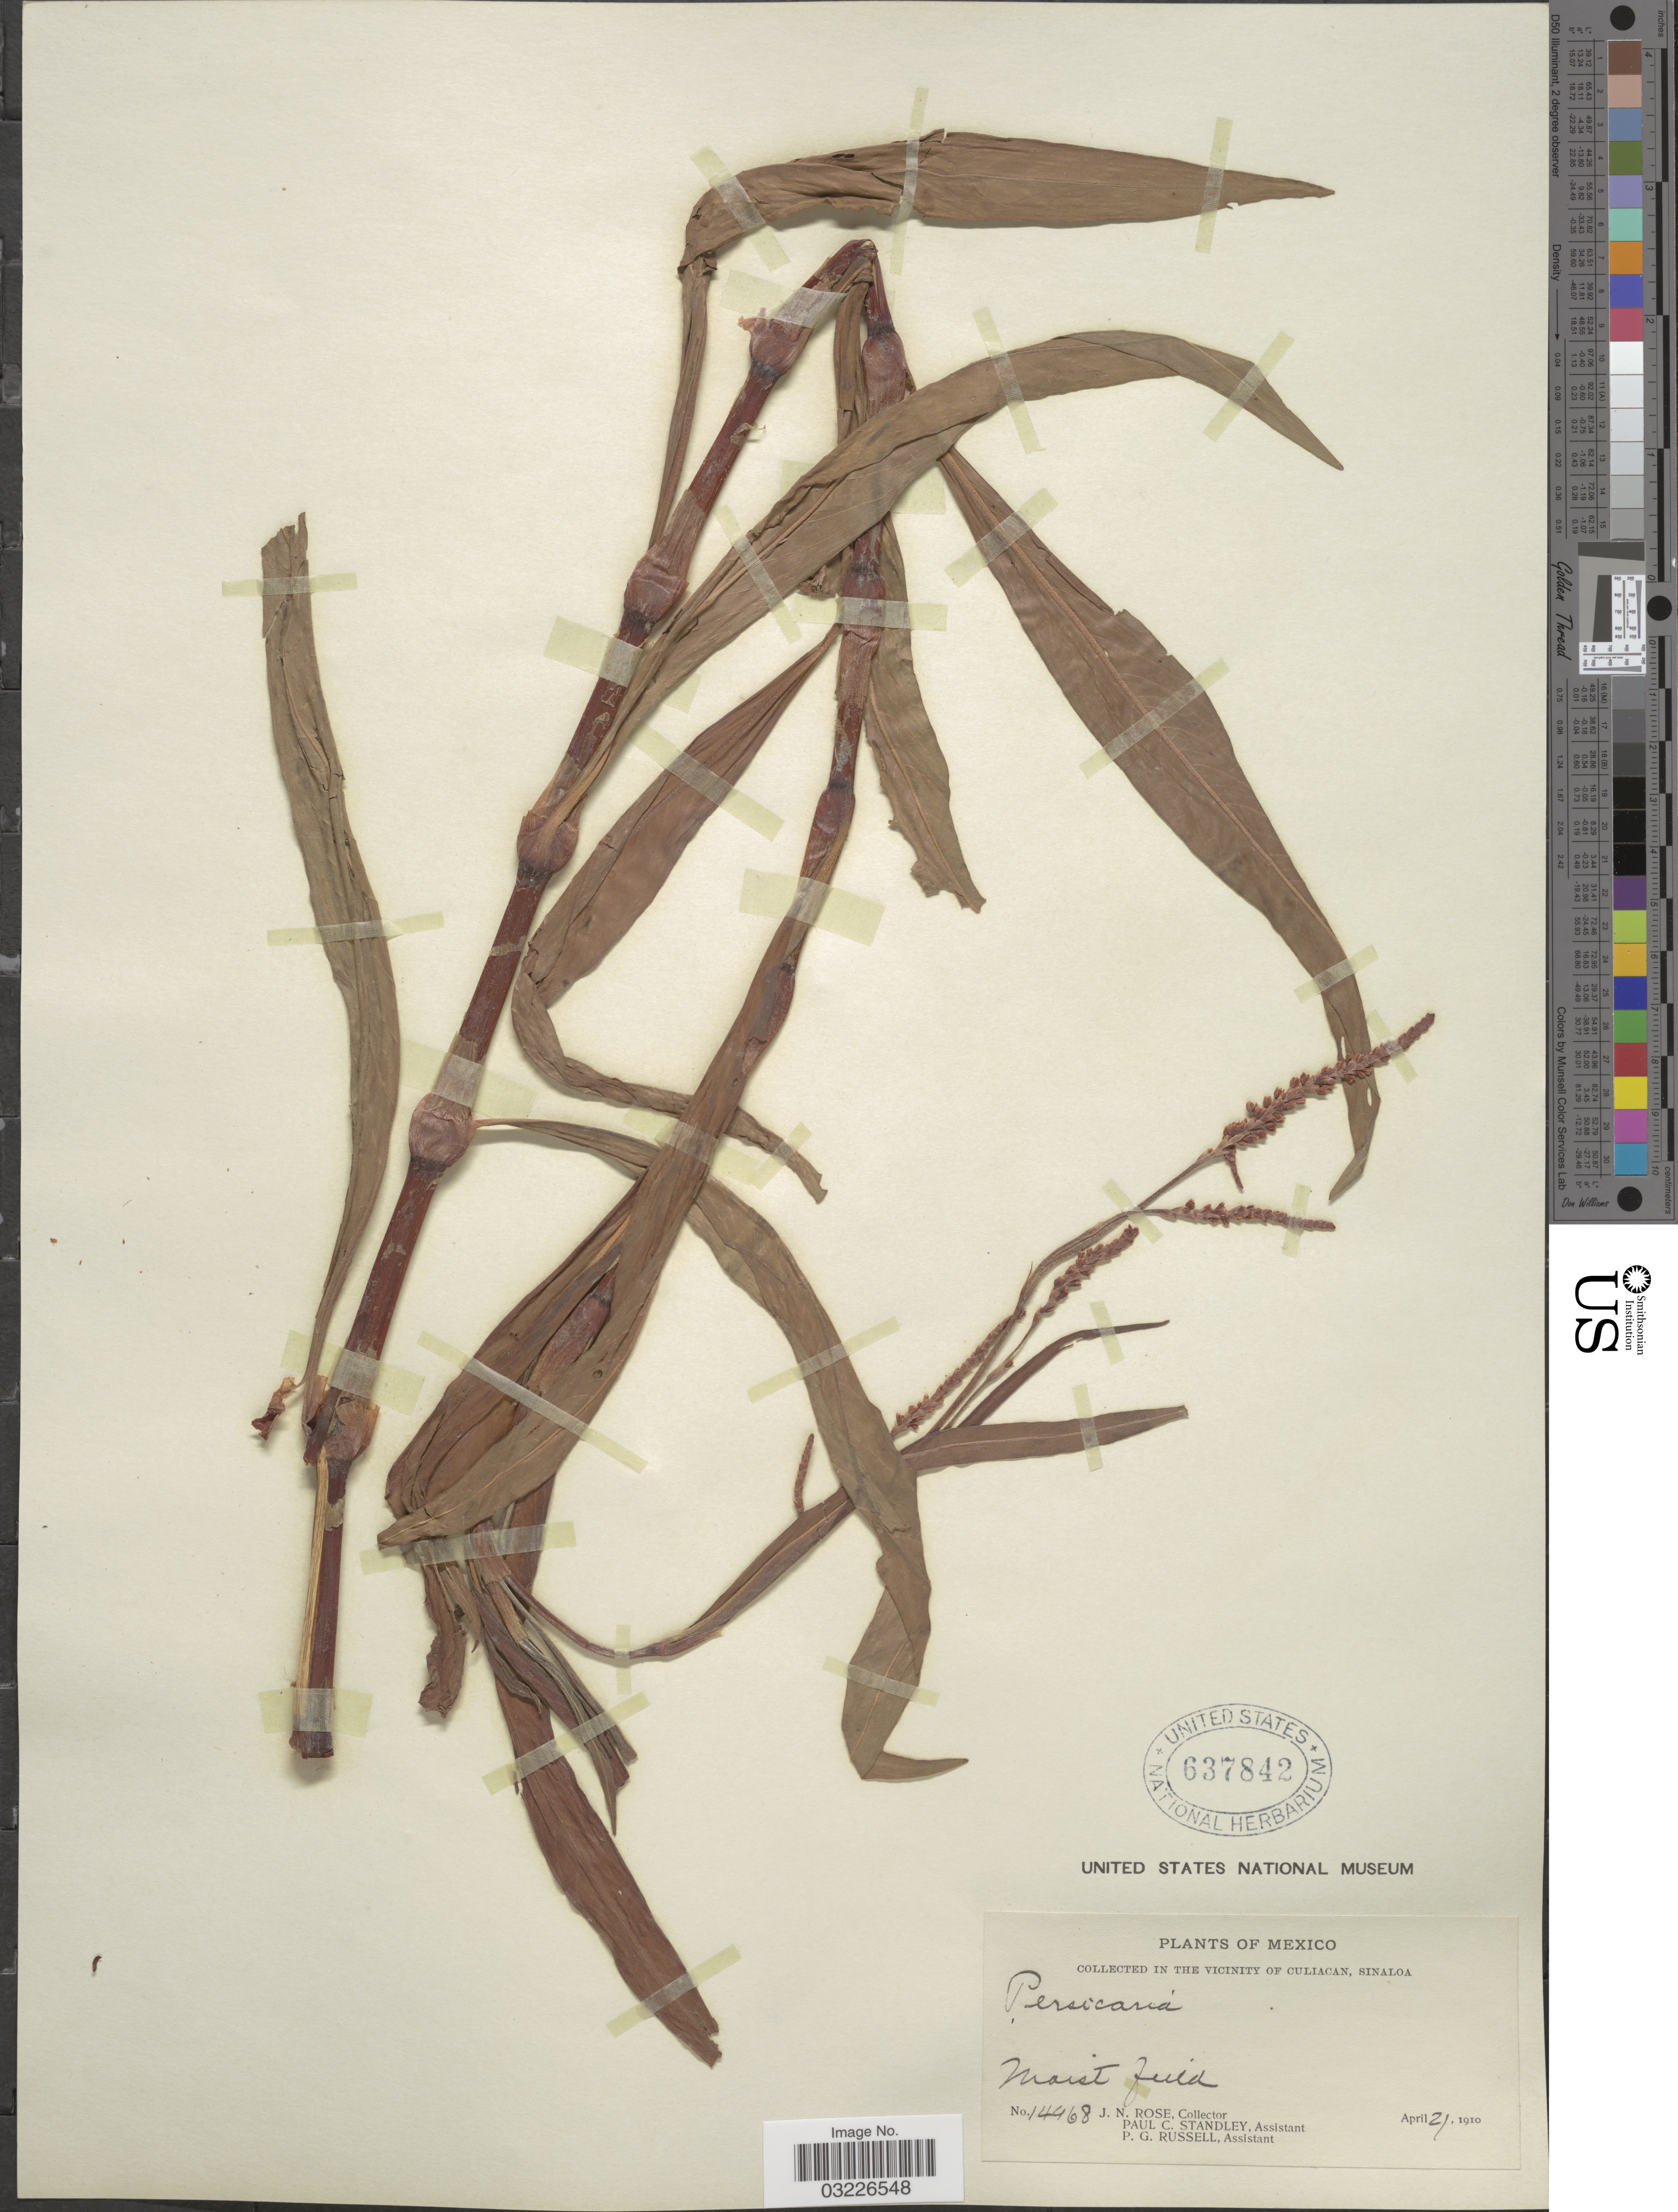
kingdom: Plantae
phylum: Tracheophyta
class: Magnoliopsida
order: Caryophyllales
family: Polygonaceae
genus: Polygonum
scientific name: Polygonum opelousanum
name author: Riddell ex Small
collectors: J. N. Rose, P. C. Standley & P. G. Russell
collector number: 14468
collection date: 1910-04-21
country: Mexico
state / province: Sinaloa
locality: Vicinity of Culiacan.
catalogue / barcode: US 637842